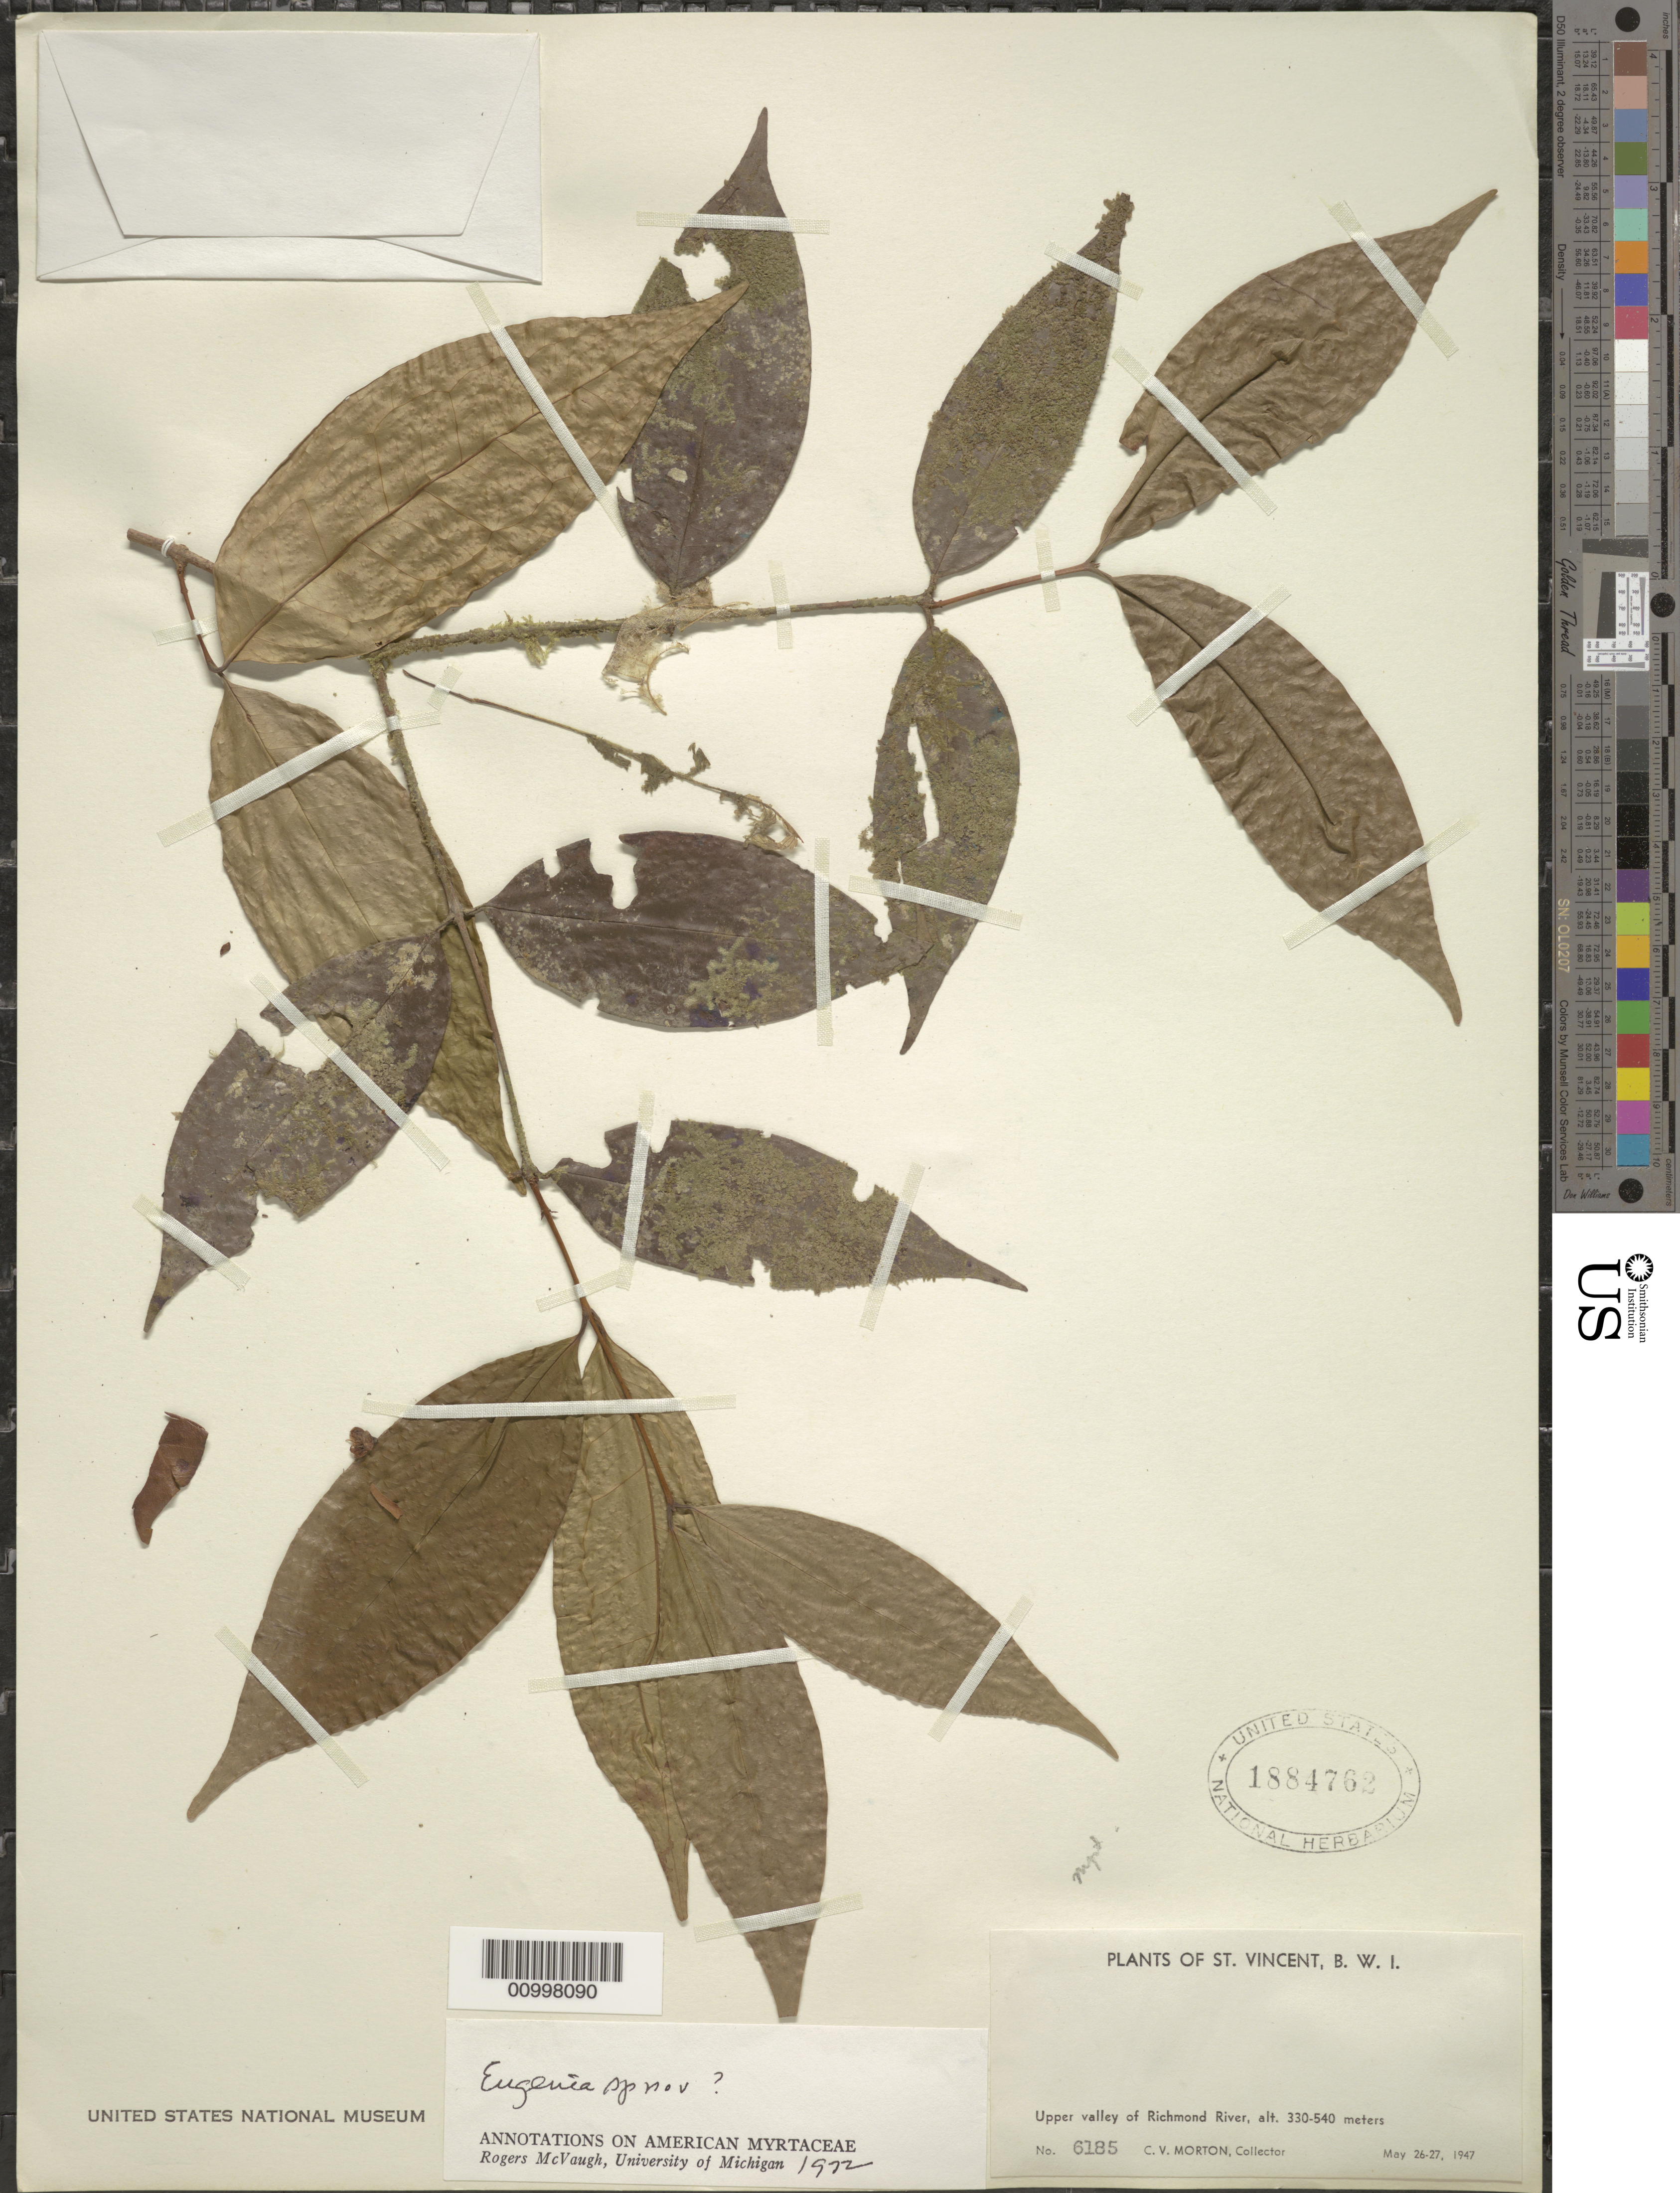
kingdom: Plantae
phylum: Tracheophyta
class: Magnoliopsida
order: Myrtales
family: Myrtaceae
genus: Eugenia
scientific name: Eugenia sp.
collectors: C. V. Morton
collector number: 6185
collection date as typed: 26 May 1947 to 27 May 1947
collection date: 1947-05-26/1947-05-27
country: St. Vincent - Grenadines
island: St. Vincent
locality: Upper valley of Richmond River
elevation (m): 330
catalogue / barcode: US 1884762